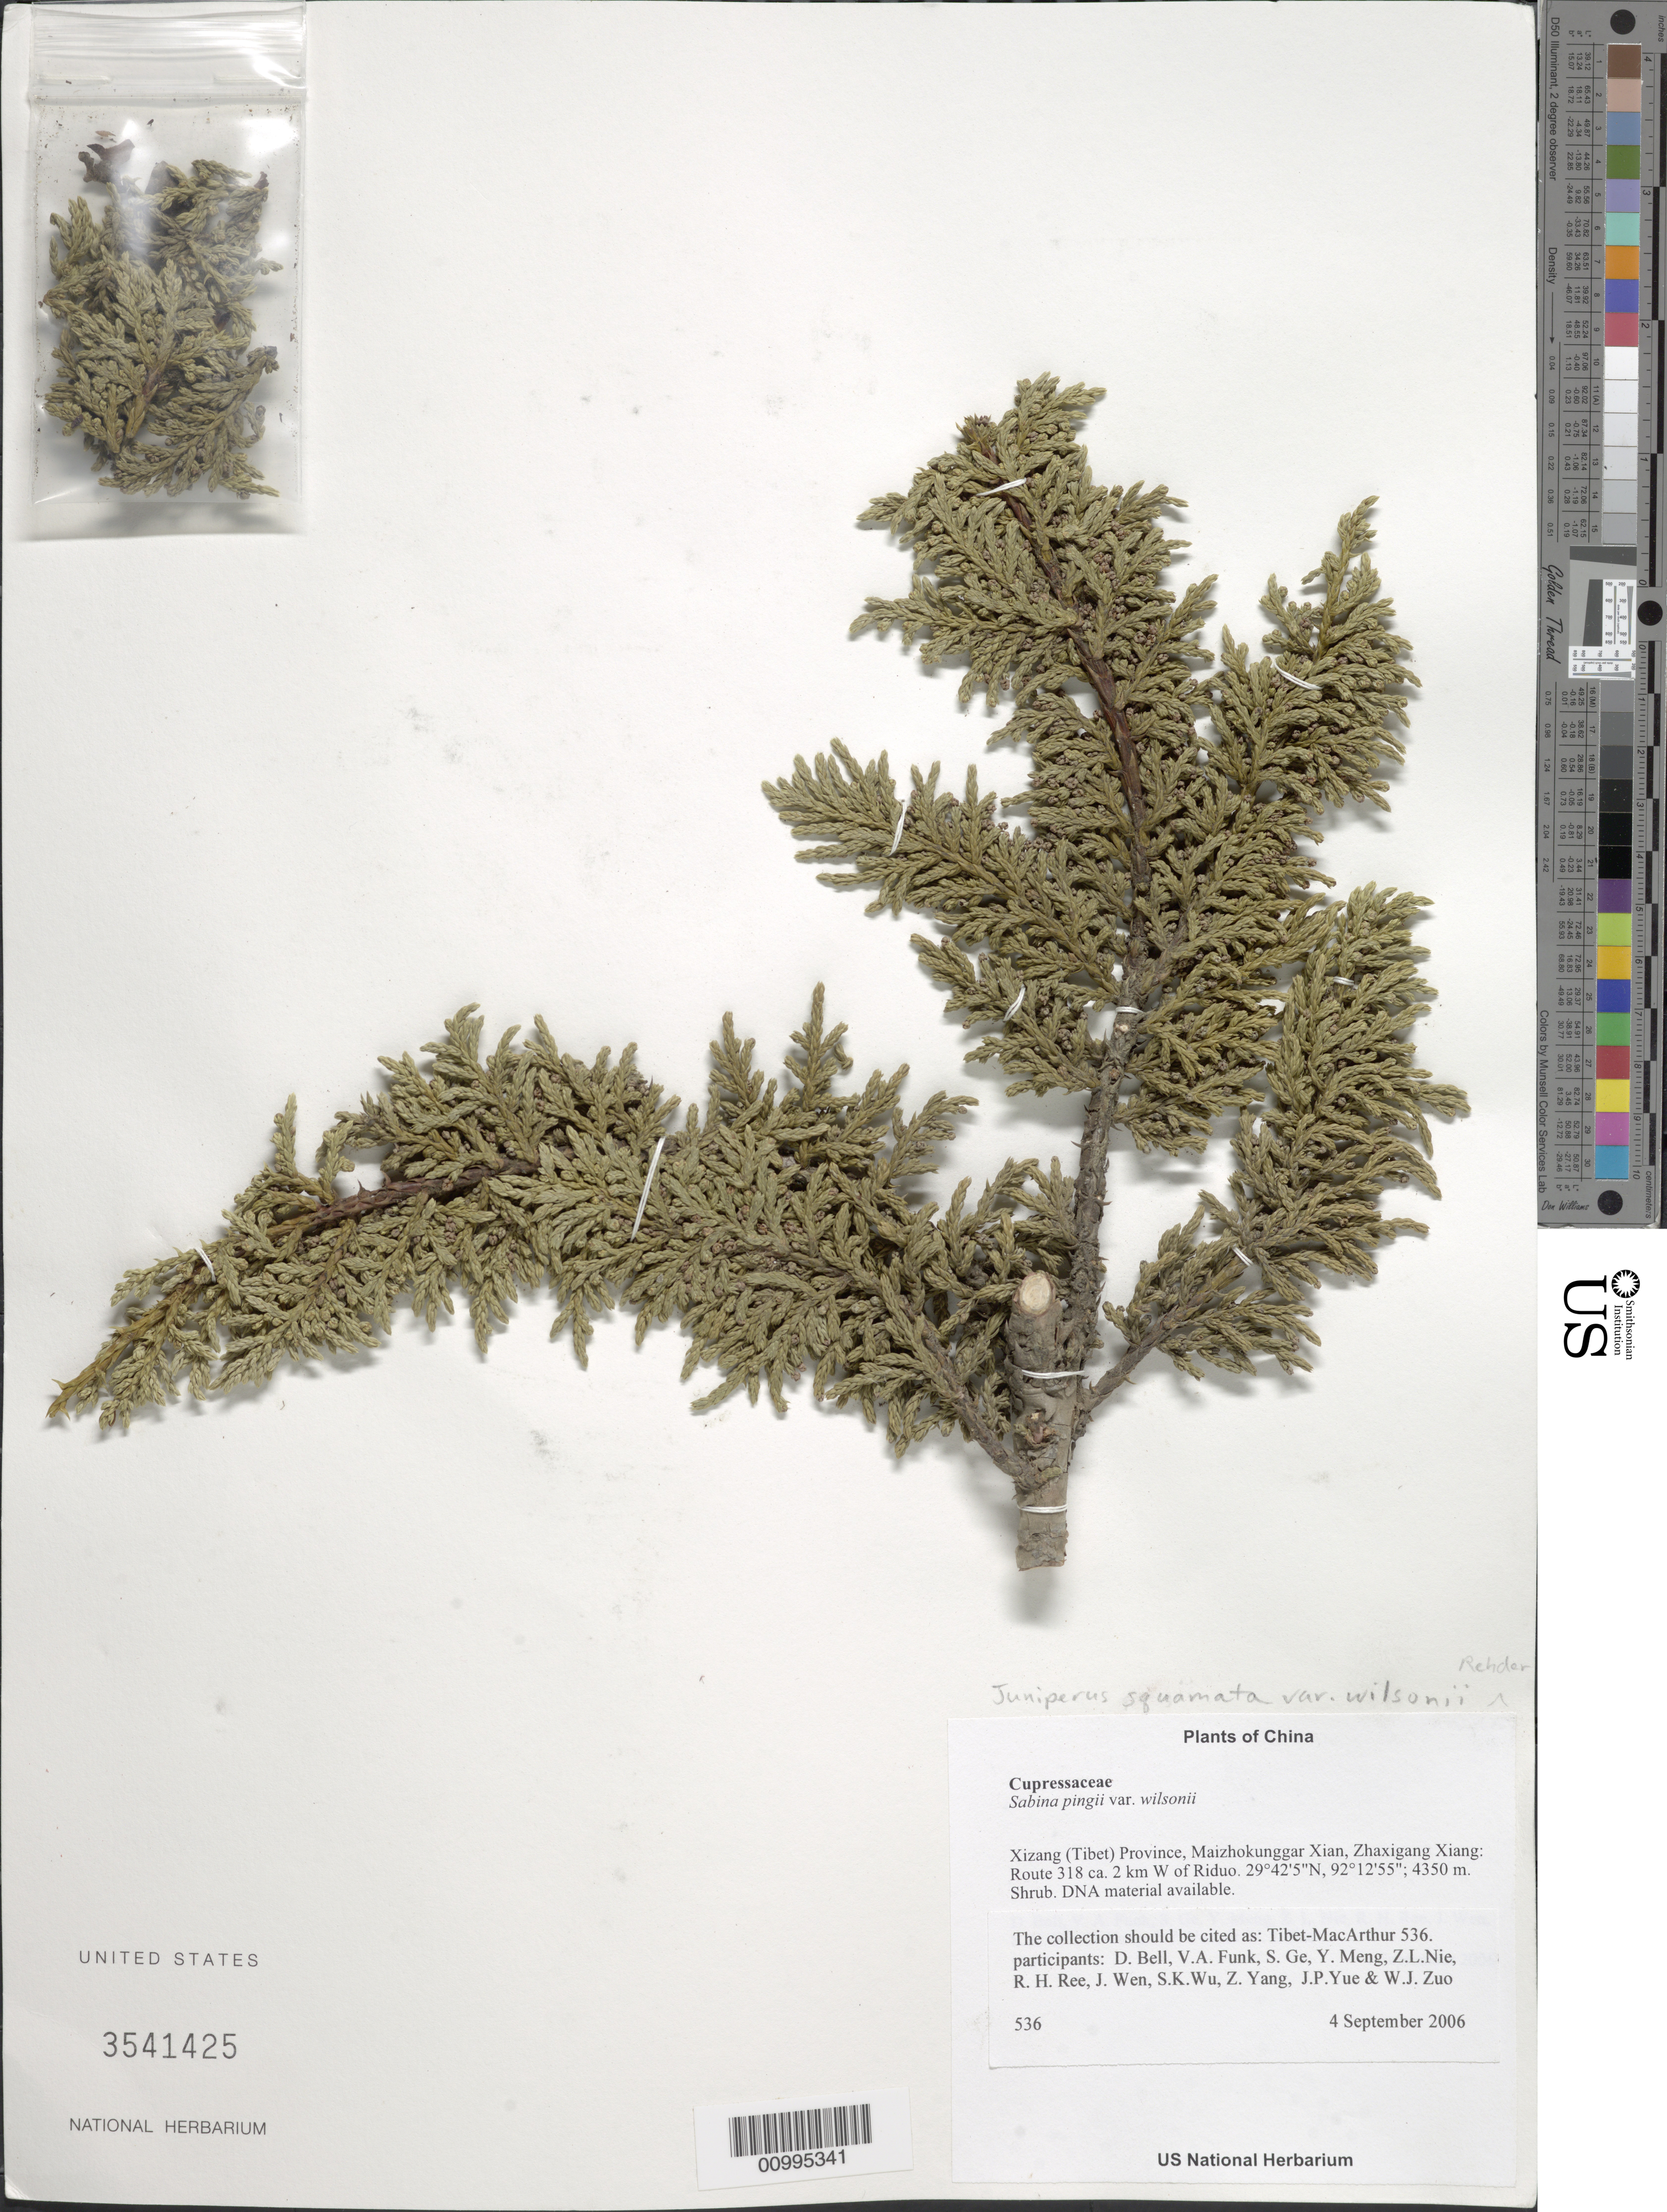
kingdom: Plantae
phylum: Tracheophyta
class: Pinopsida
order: Pinales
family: Cupressaceae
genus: Juniperus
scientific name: Juniperus squamata var. wilsonii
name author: Rehder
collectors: Tibet-MacArthur, D. A. Bell, V. Funk, S. Ge, Y. Meng, Z. Nie, R. Ree, J. Wen, S. K. Wu, Z. Yang, J. Yue & W. Zuo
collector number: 536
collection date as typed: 04 Sep 2006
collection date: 2006-09-04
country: China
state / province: Xizang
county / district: Maizhokunggar Xian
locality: Zhaxigang Xiang. Route 318 ca. 2 km W of Riduo.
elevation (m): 4350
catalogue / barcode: US 3541425